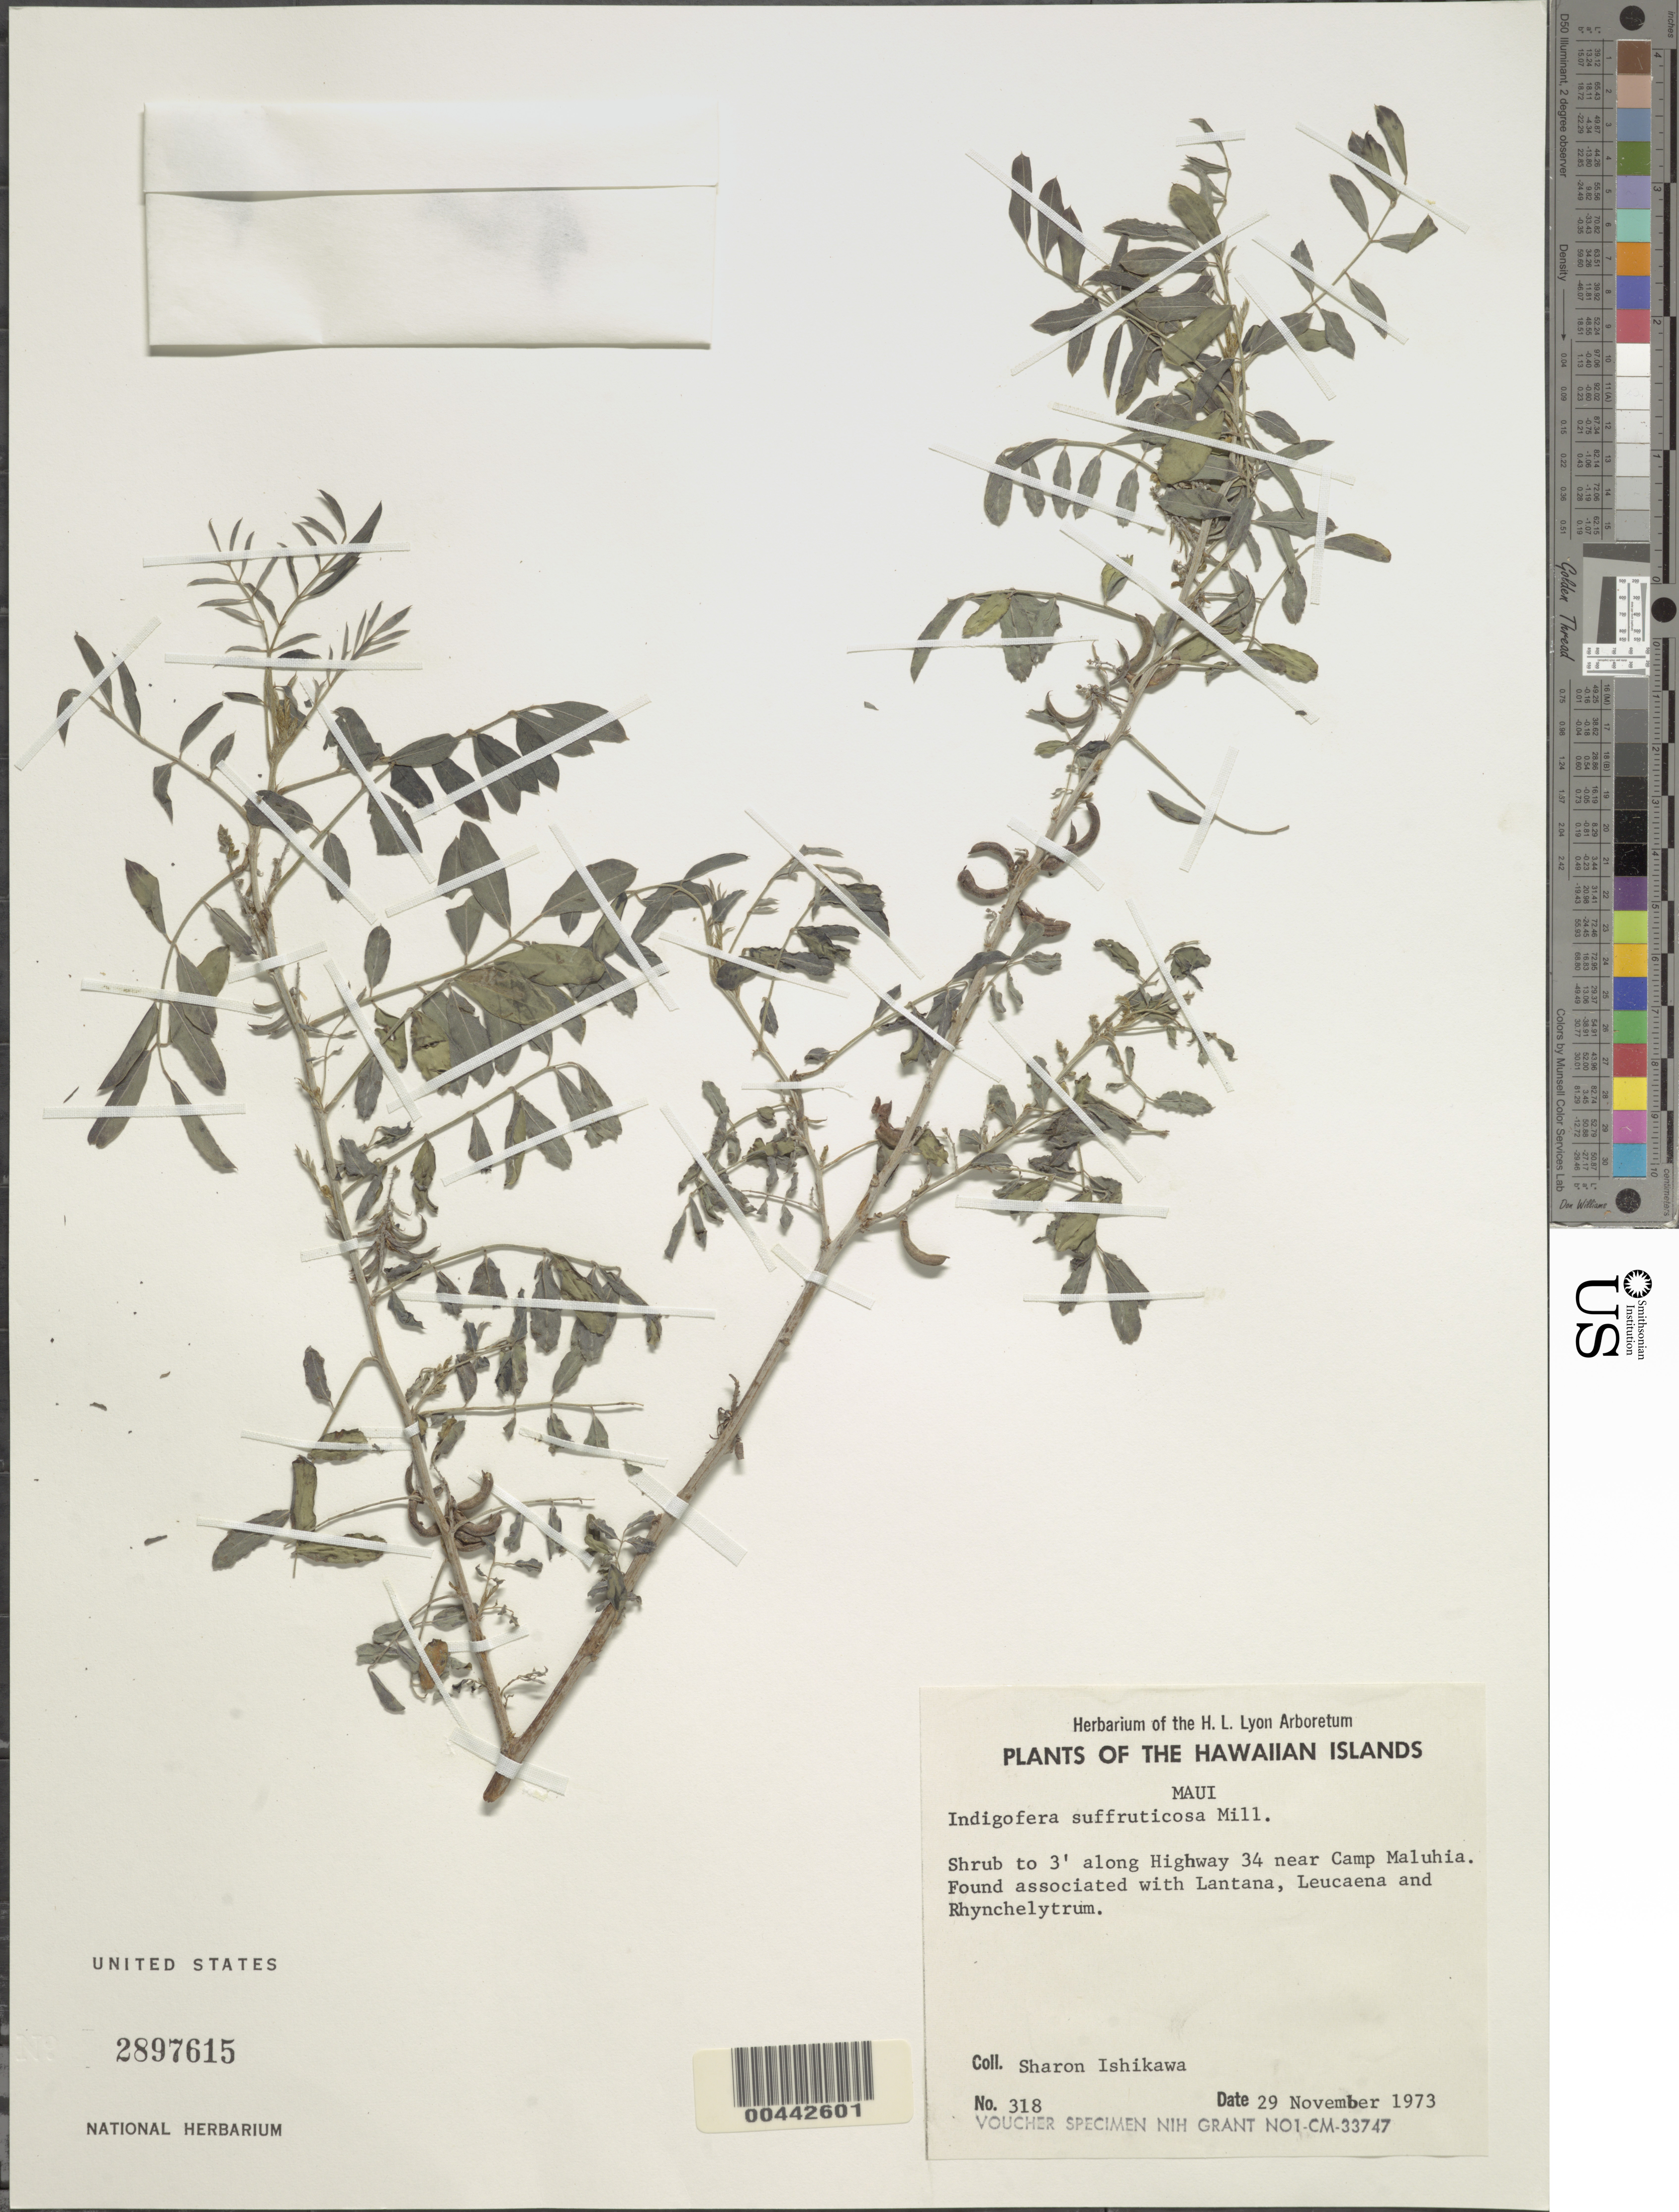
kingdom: Plantae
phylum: Tracheophyta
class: Magnoliopsida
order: Fabales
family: Fabaceae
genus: Indigofera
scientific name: Indigofera suffruticosa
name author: Mill.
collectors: S. S. Ishikawa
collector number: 318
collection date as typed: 29 Nov 1973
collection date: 1973-11-29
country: United States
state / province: Hawaii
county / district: Maui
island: Maui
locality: Along Highway 34 near Camp Maluhia.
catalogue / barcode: US 2897615